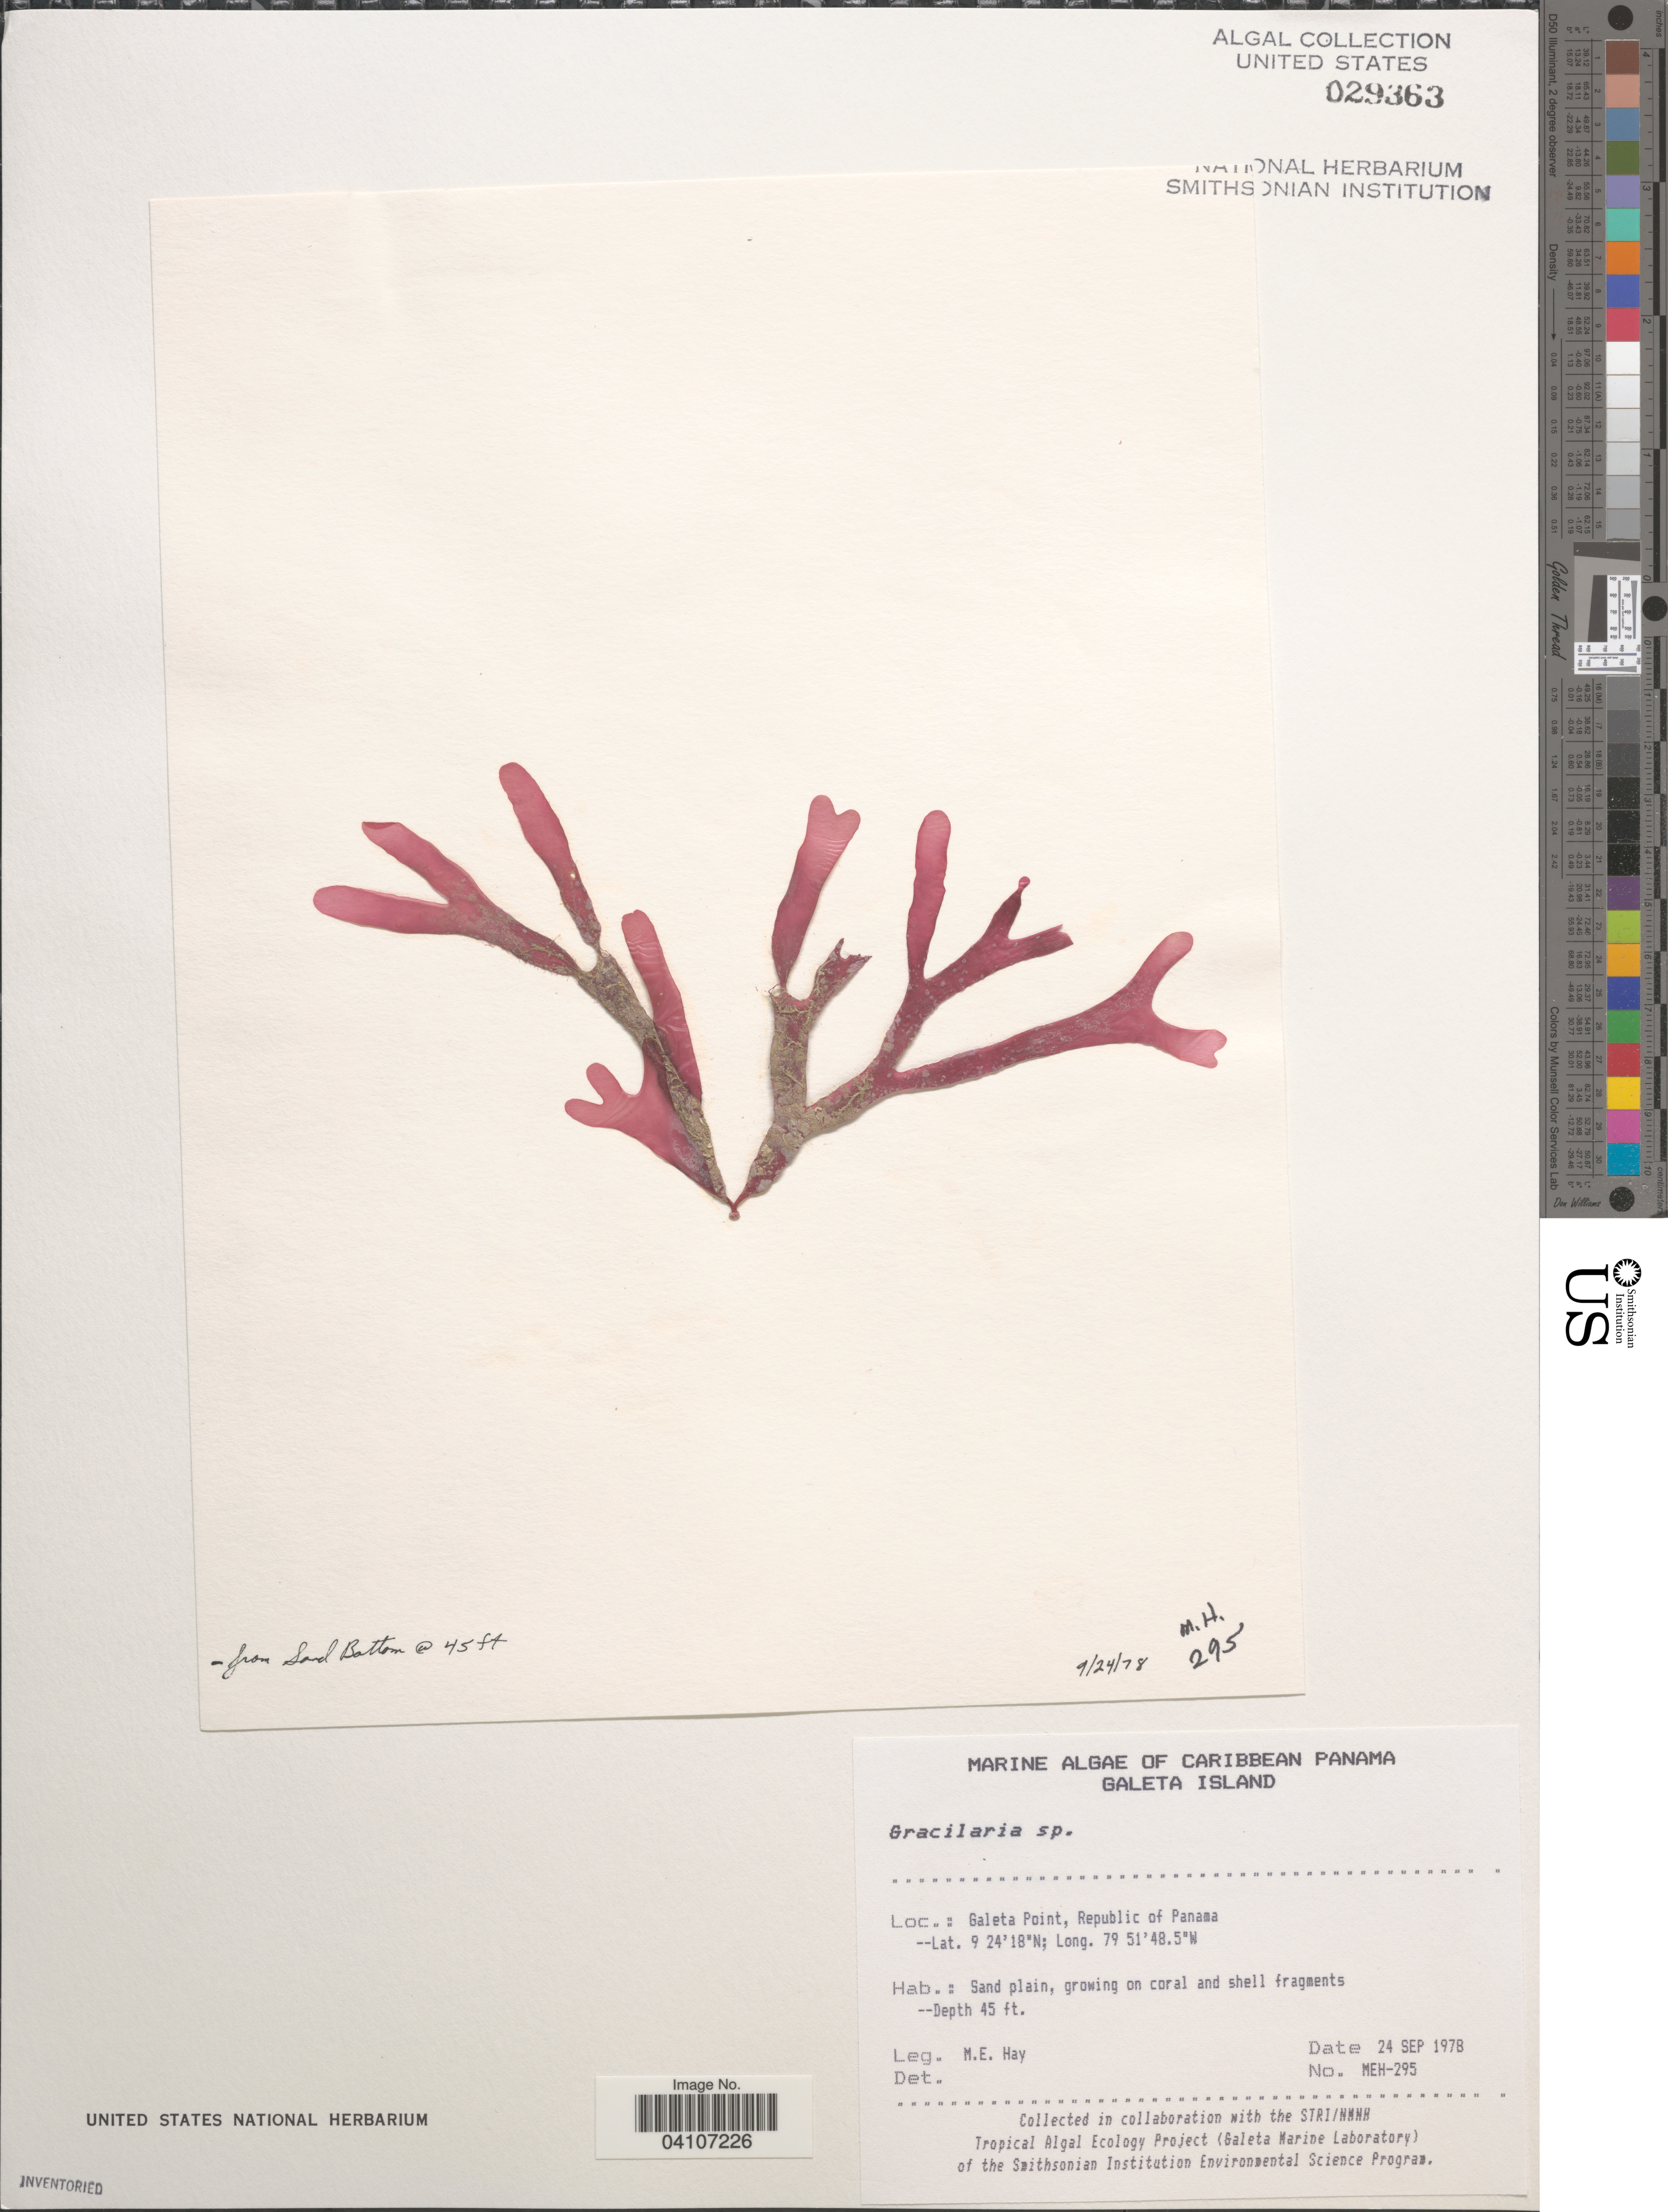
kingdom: Plantae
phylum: Rhodophyta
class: Florideophyceae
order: Gracilariales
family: Gracilariaceae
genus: Gracilaria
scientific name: Gracilaria sp.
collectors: M. E. Hay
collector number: MEH-295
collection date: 1978-09-24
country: Panama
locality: Caribbean Panama. Galeta Island. Galeta Point, Republic of Panama.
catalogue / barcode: US 29363